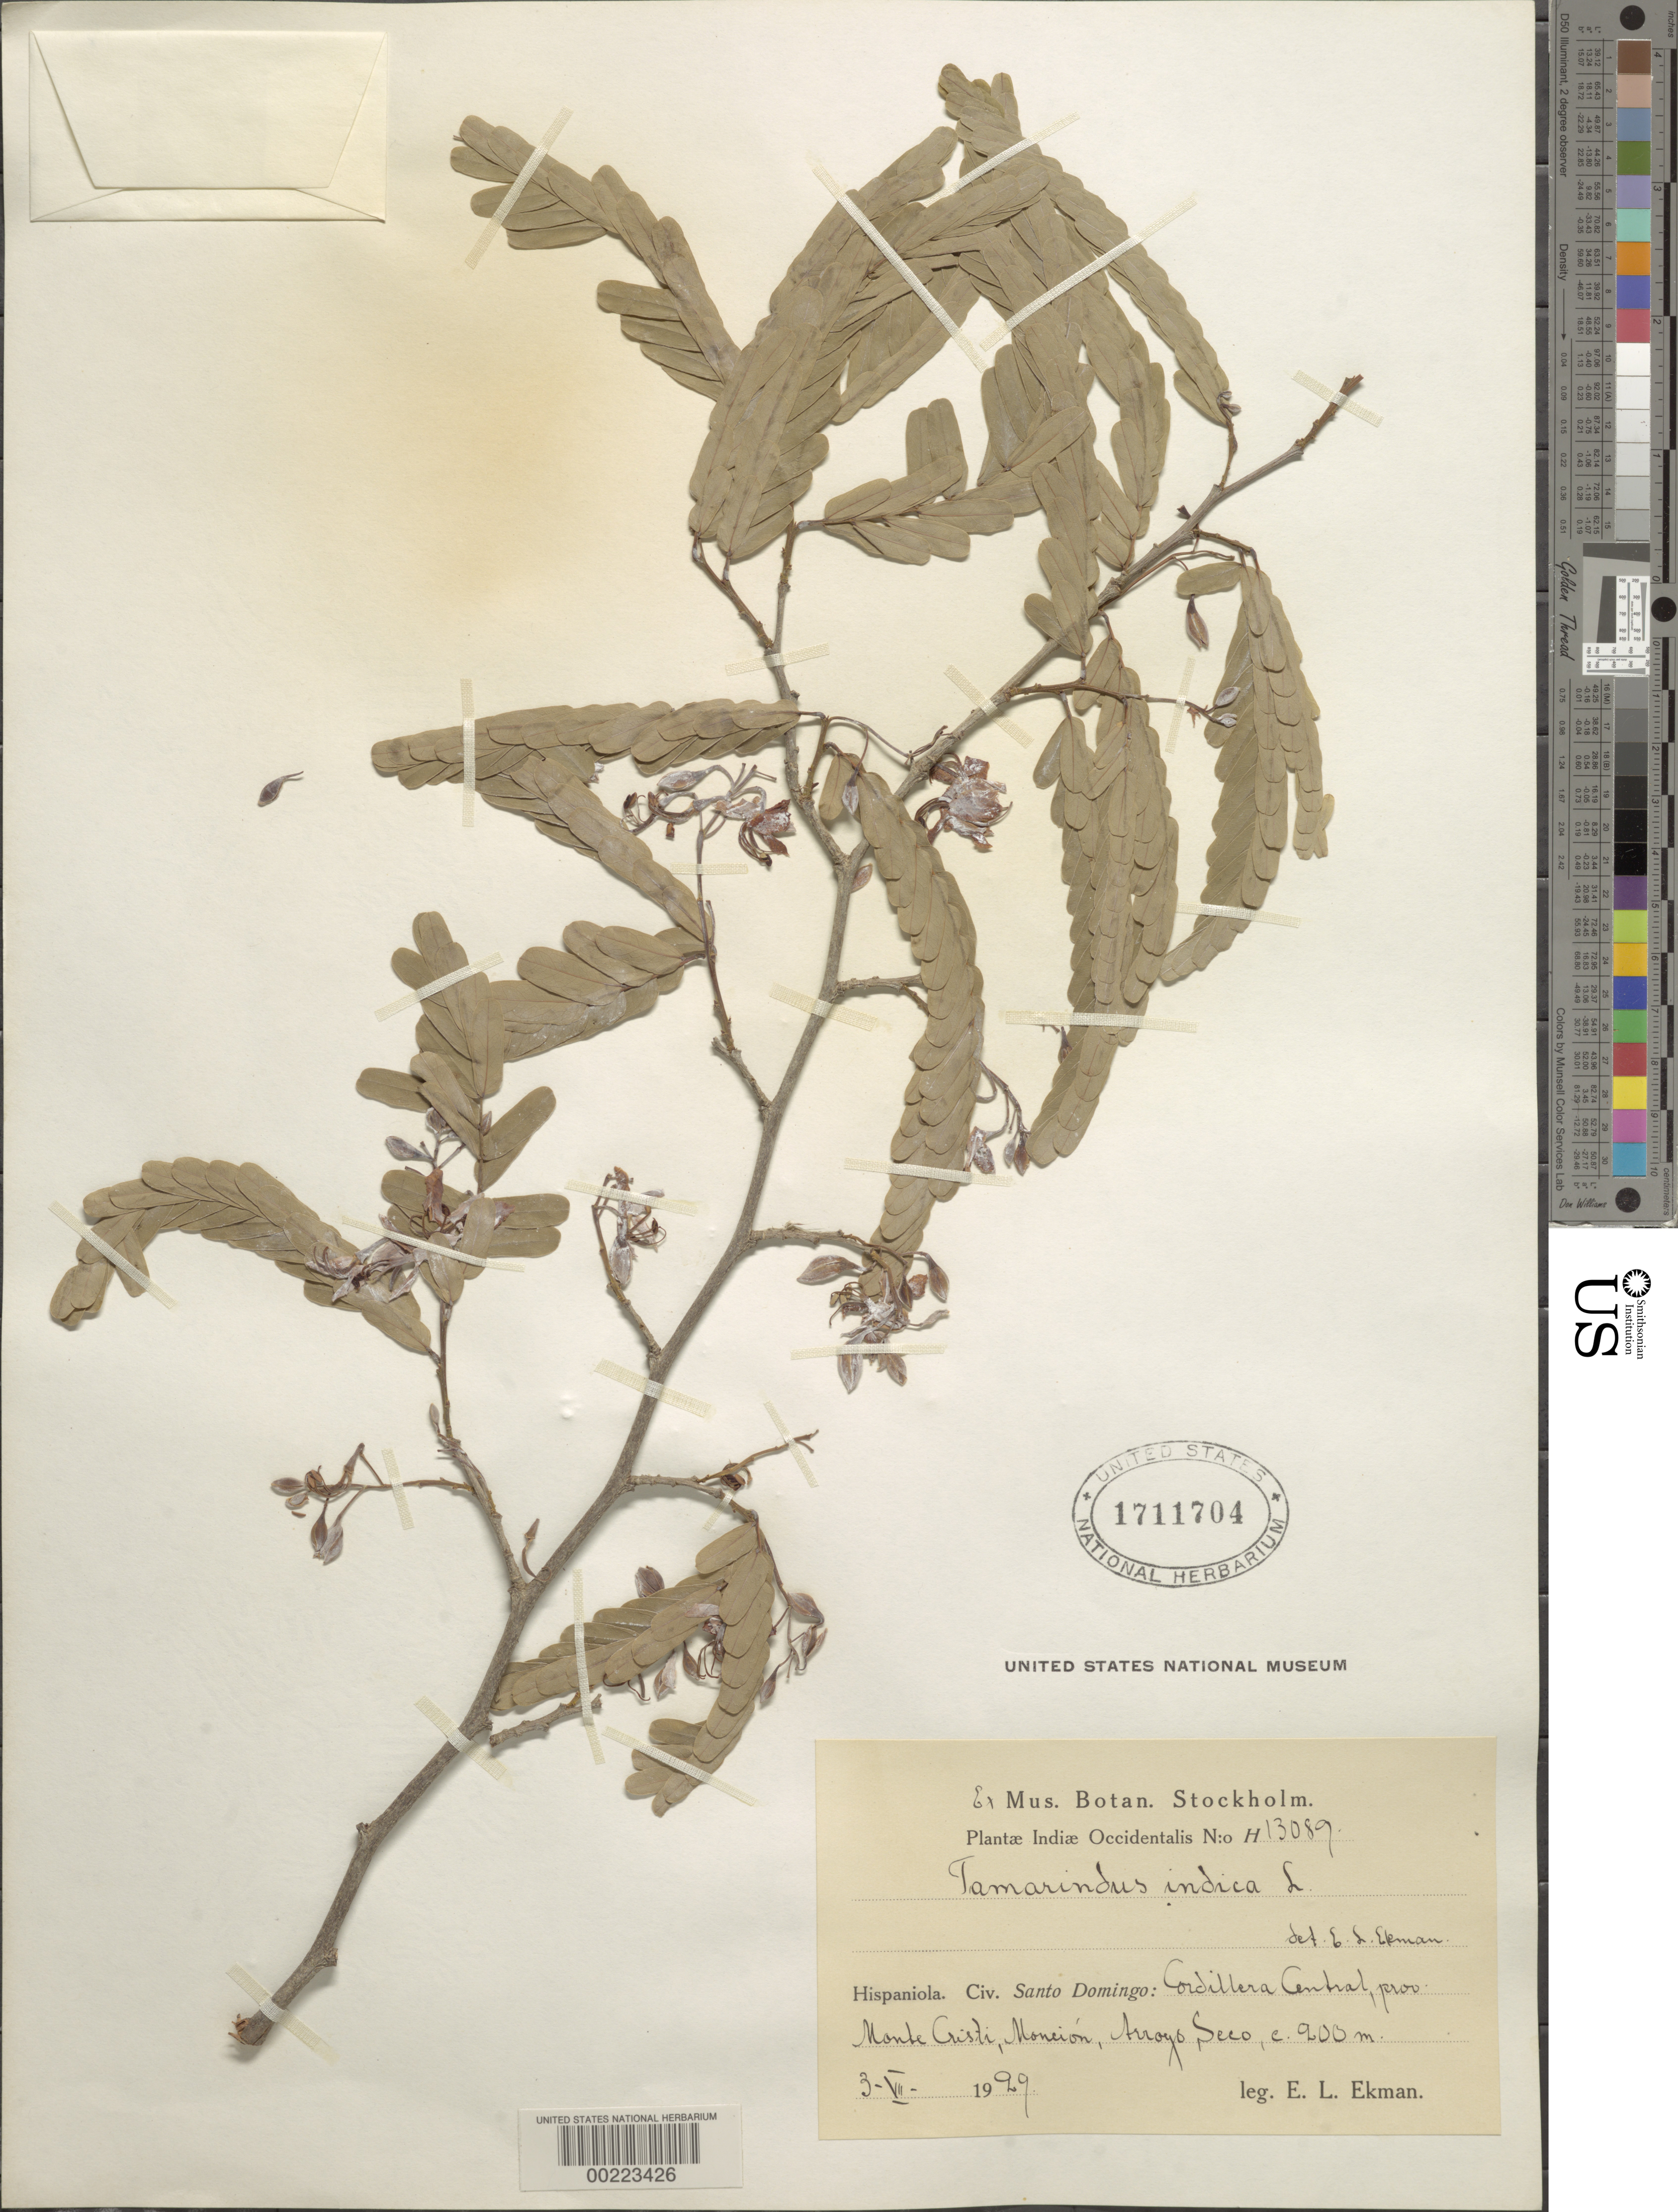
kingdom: Plantae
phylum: Tracheophyta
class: Magnoliopsida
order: Fabales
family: Fabaceae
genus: Tamarindus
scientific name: Tamarindus indica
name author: L.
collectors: E. L. Ekman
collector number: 13089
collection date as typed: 03 Jul 1929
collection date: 1929-07-03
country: Dominican Republic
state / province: Monte Cristi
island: Hispaniola Island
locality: Moncion; cordillera central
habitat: Arroyo seco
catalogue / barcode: US 1711704